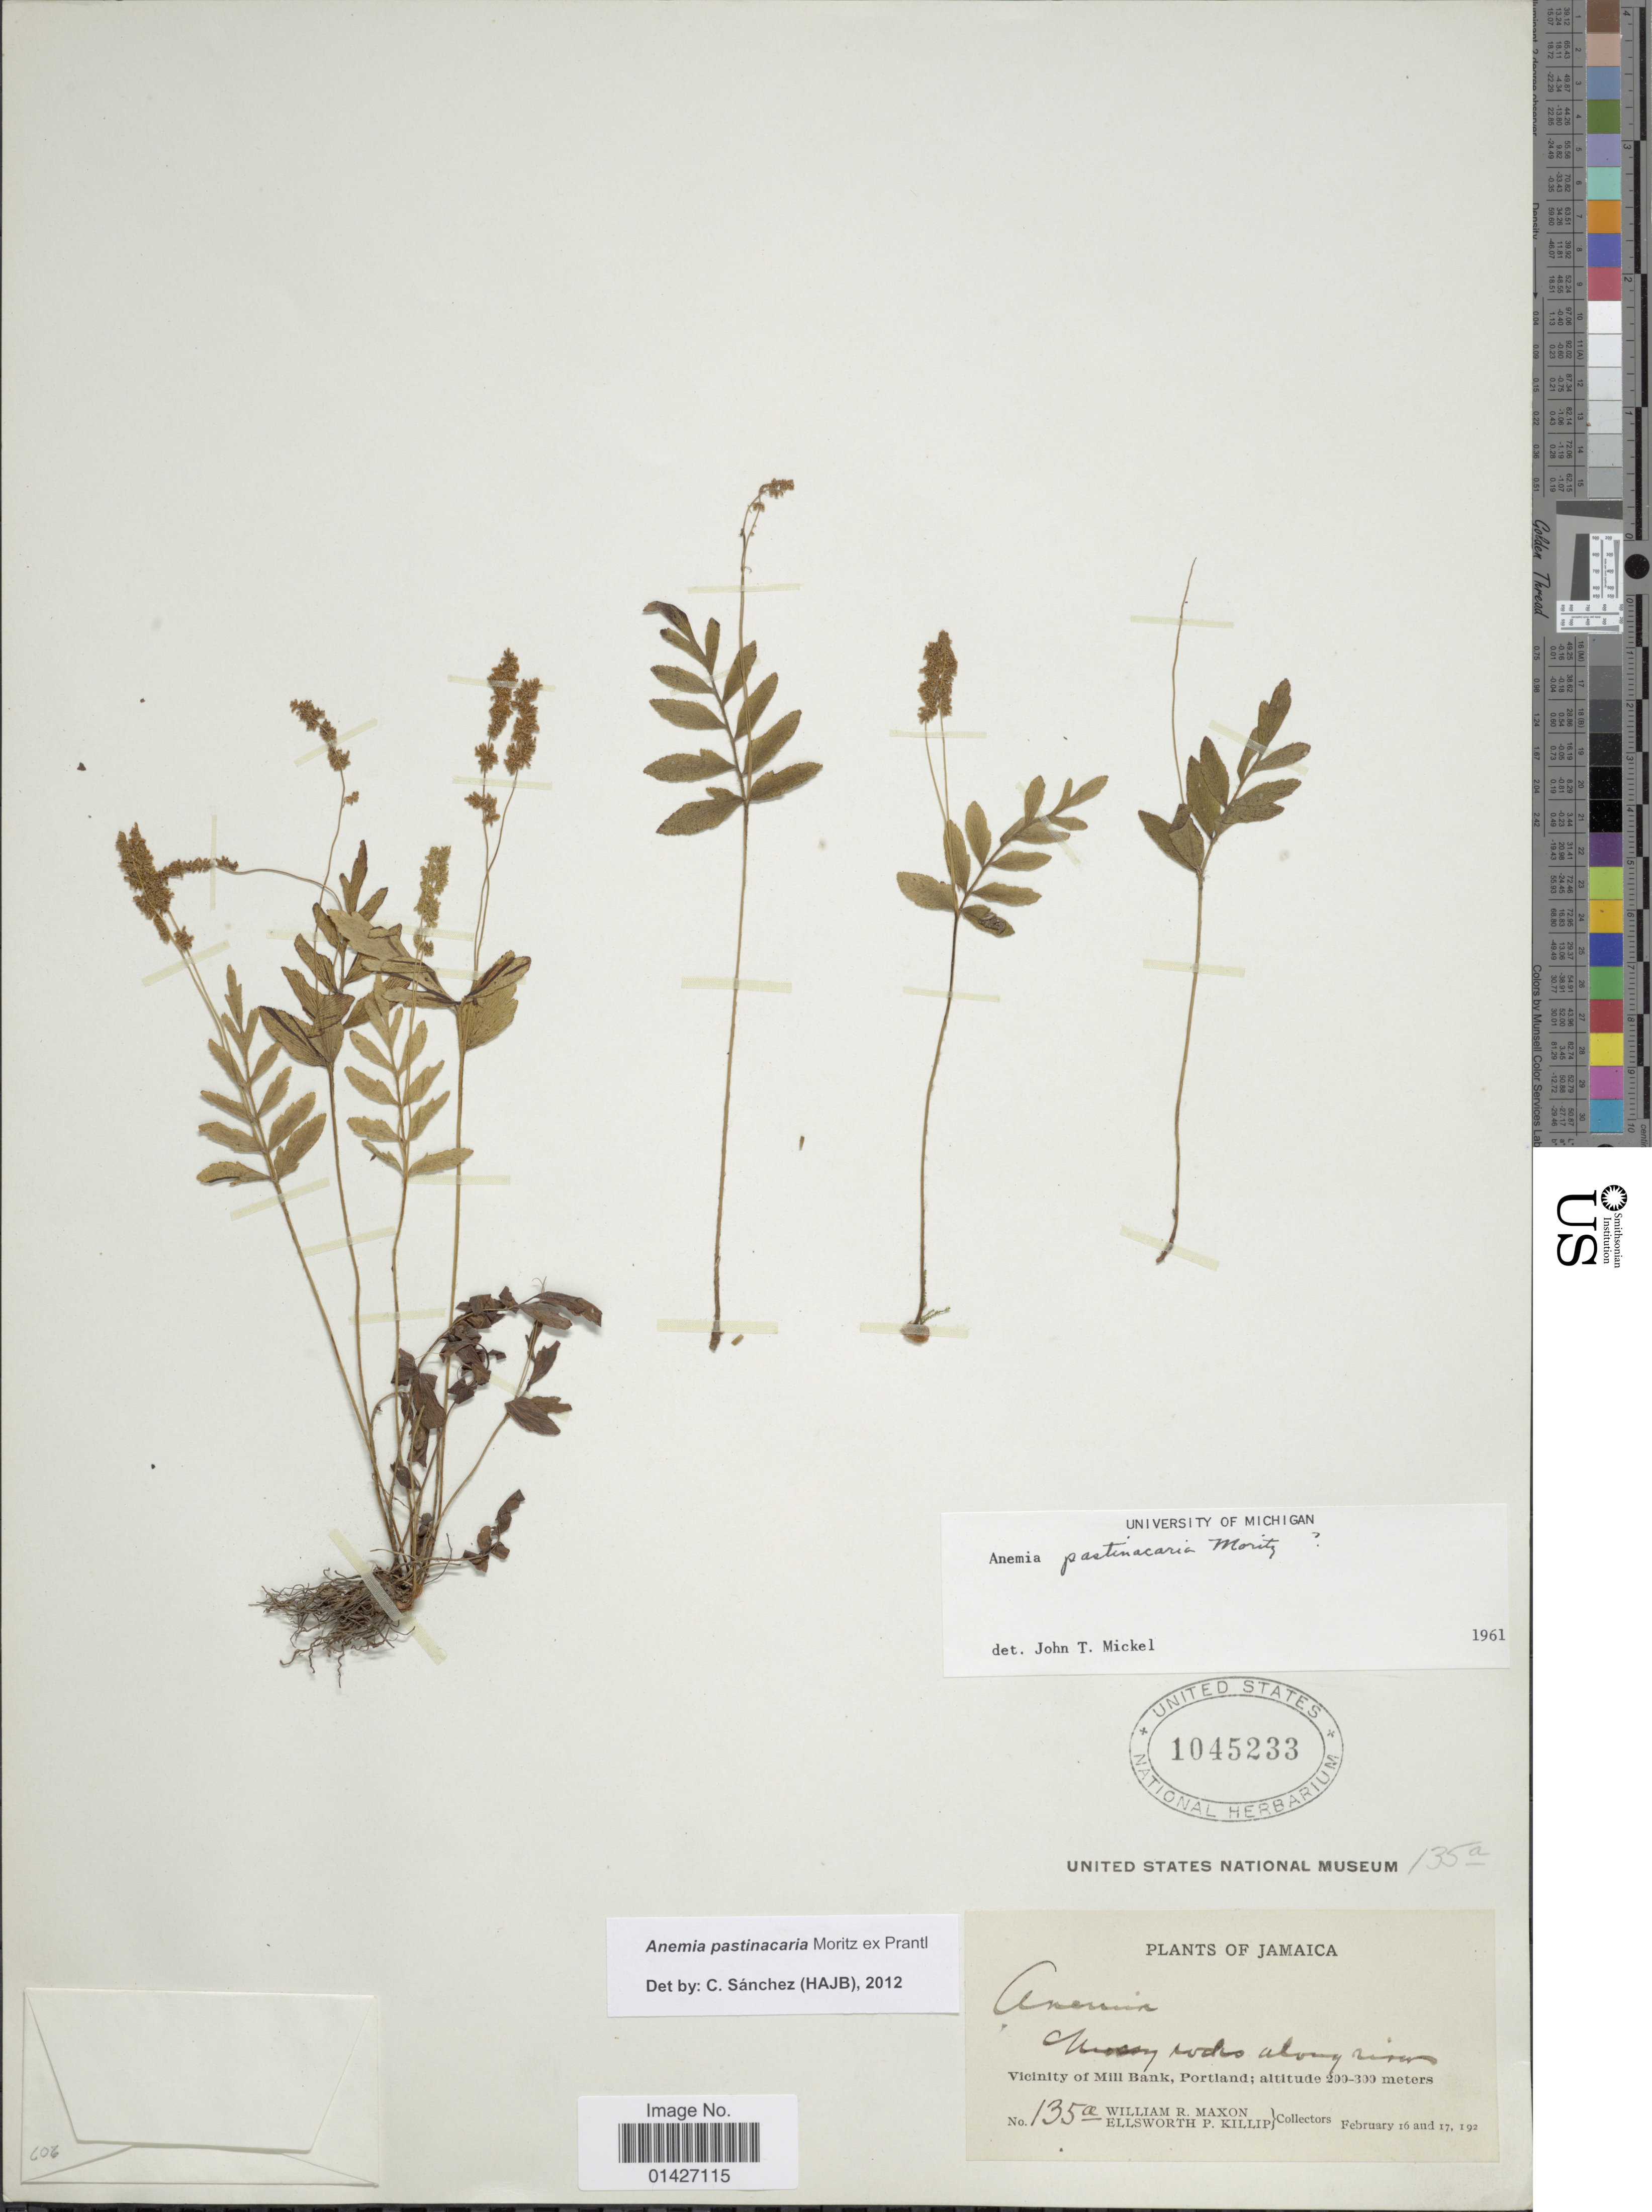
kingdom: Plantae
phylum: Tracheophyta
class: Polypodiopsida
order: Schizaeales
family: Anemiaceae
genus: Anemia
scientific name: Anemia pastinacaria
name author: Moritz ex Prantl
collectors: W. R. Maxon & E. P. Killip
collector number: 135a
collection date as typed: Transcribed d/m/y: 16/2/192 to 17/2/192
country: Jamaica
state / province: Portland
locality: Vicinity of Mill Bank, Portland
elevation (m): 200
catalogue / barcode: US 1045233